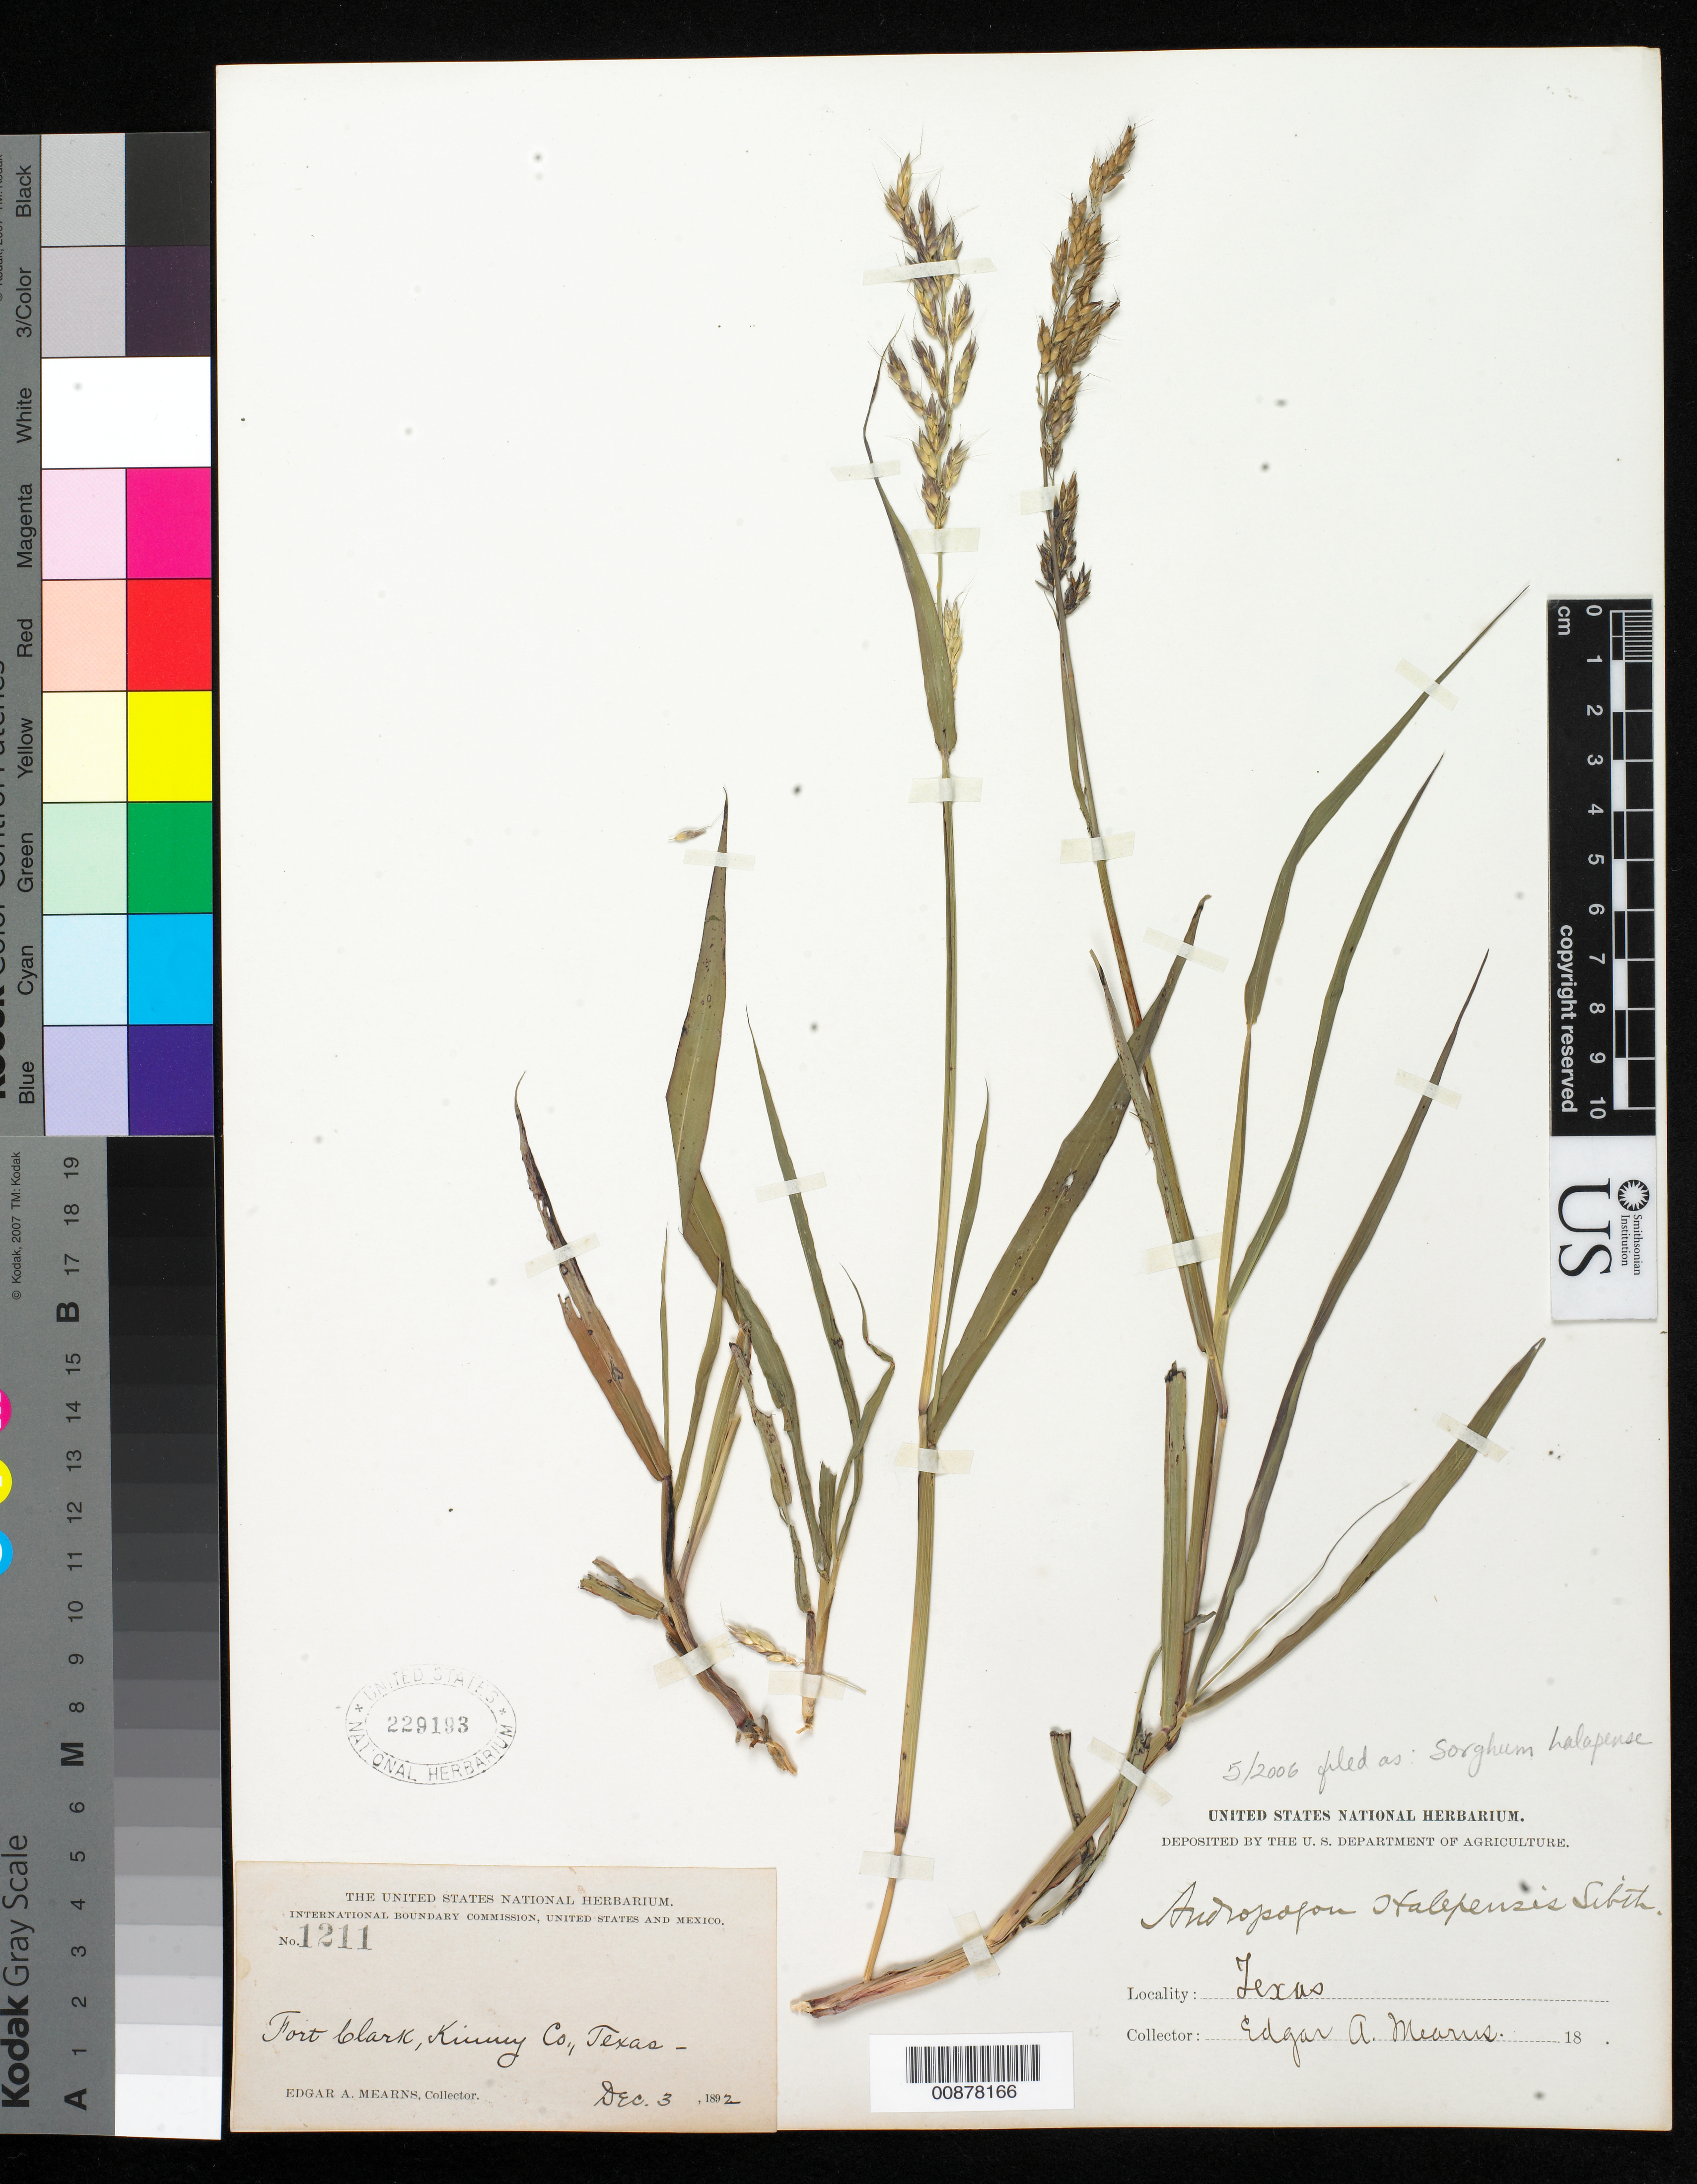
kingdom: Plantae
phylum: Tracheophyta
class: Liliopsida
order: Poales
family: Poaceae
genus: Sorghum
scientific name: Sorghum halepense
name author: (L.) Pers.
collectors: E. A. Mearns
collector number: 1211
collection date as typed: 03 Dec 1892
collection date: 1892-12-03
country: United States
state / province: Texas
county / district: Kinney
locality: Fort Clark, Kinney County, Texas.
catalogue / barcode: US 229193